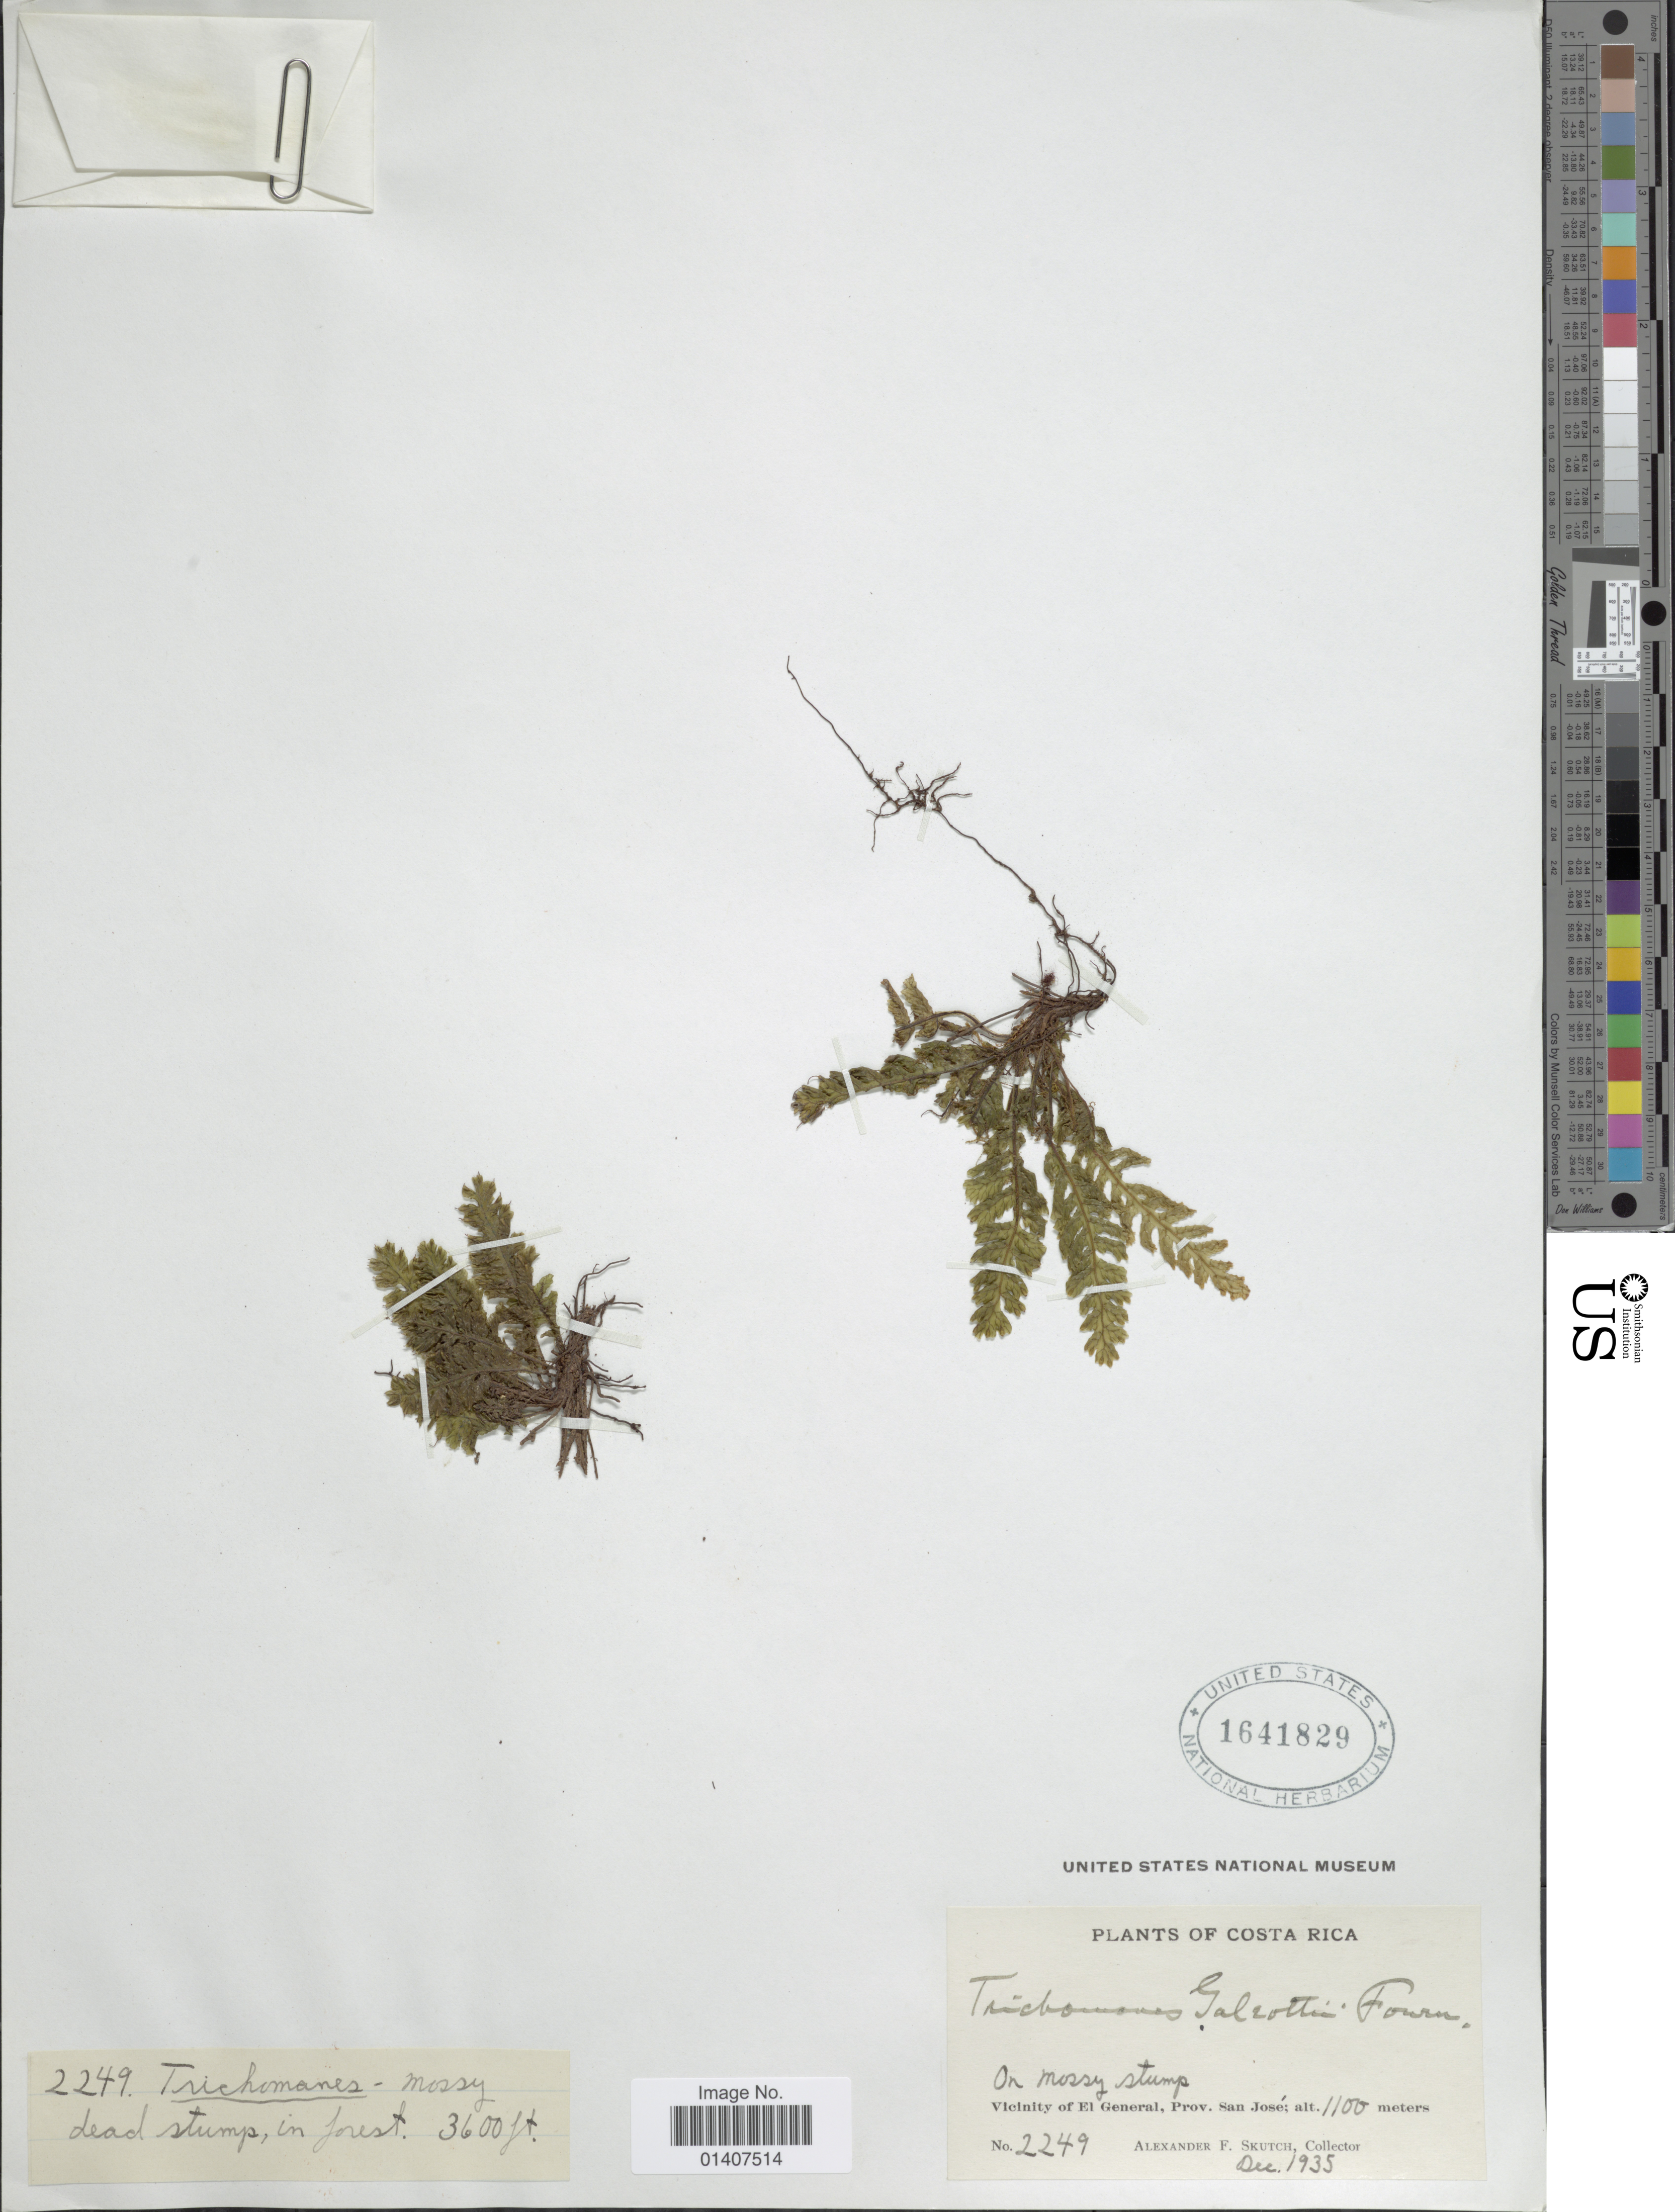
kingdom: Plantae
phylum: Tracheophyta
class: Polypodiopsida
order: Hymenophyllales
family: Hymenophyllaceae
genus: Trichomanes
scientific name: Trichomanes galeottii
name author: E. Fourn.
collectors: A. F. Skutch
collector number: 2249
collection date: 1935-12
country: Costa Rica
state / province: San José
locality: On mossy stamp, Vicinity of General, prov. San José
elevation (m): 1100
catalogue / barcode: US 1641829